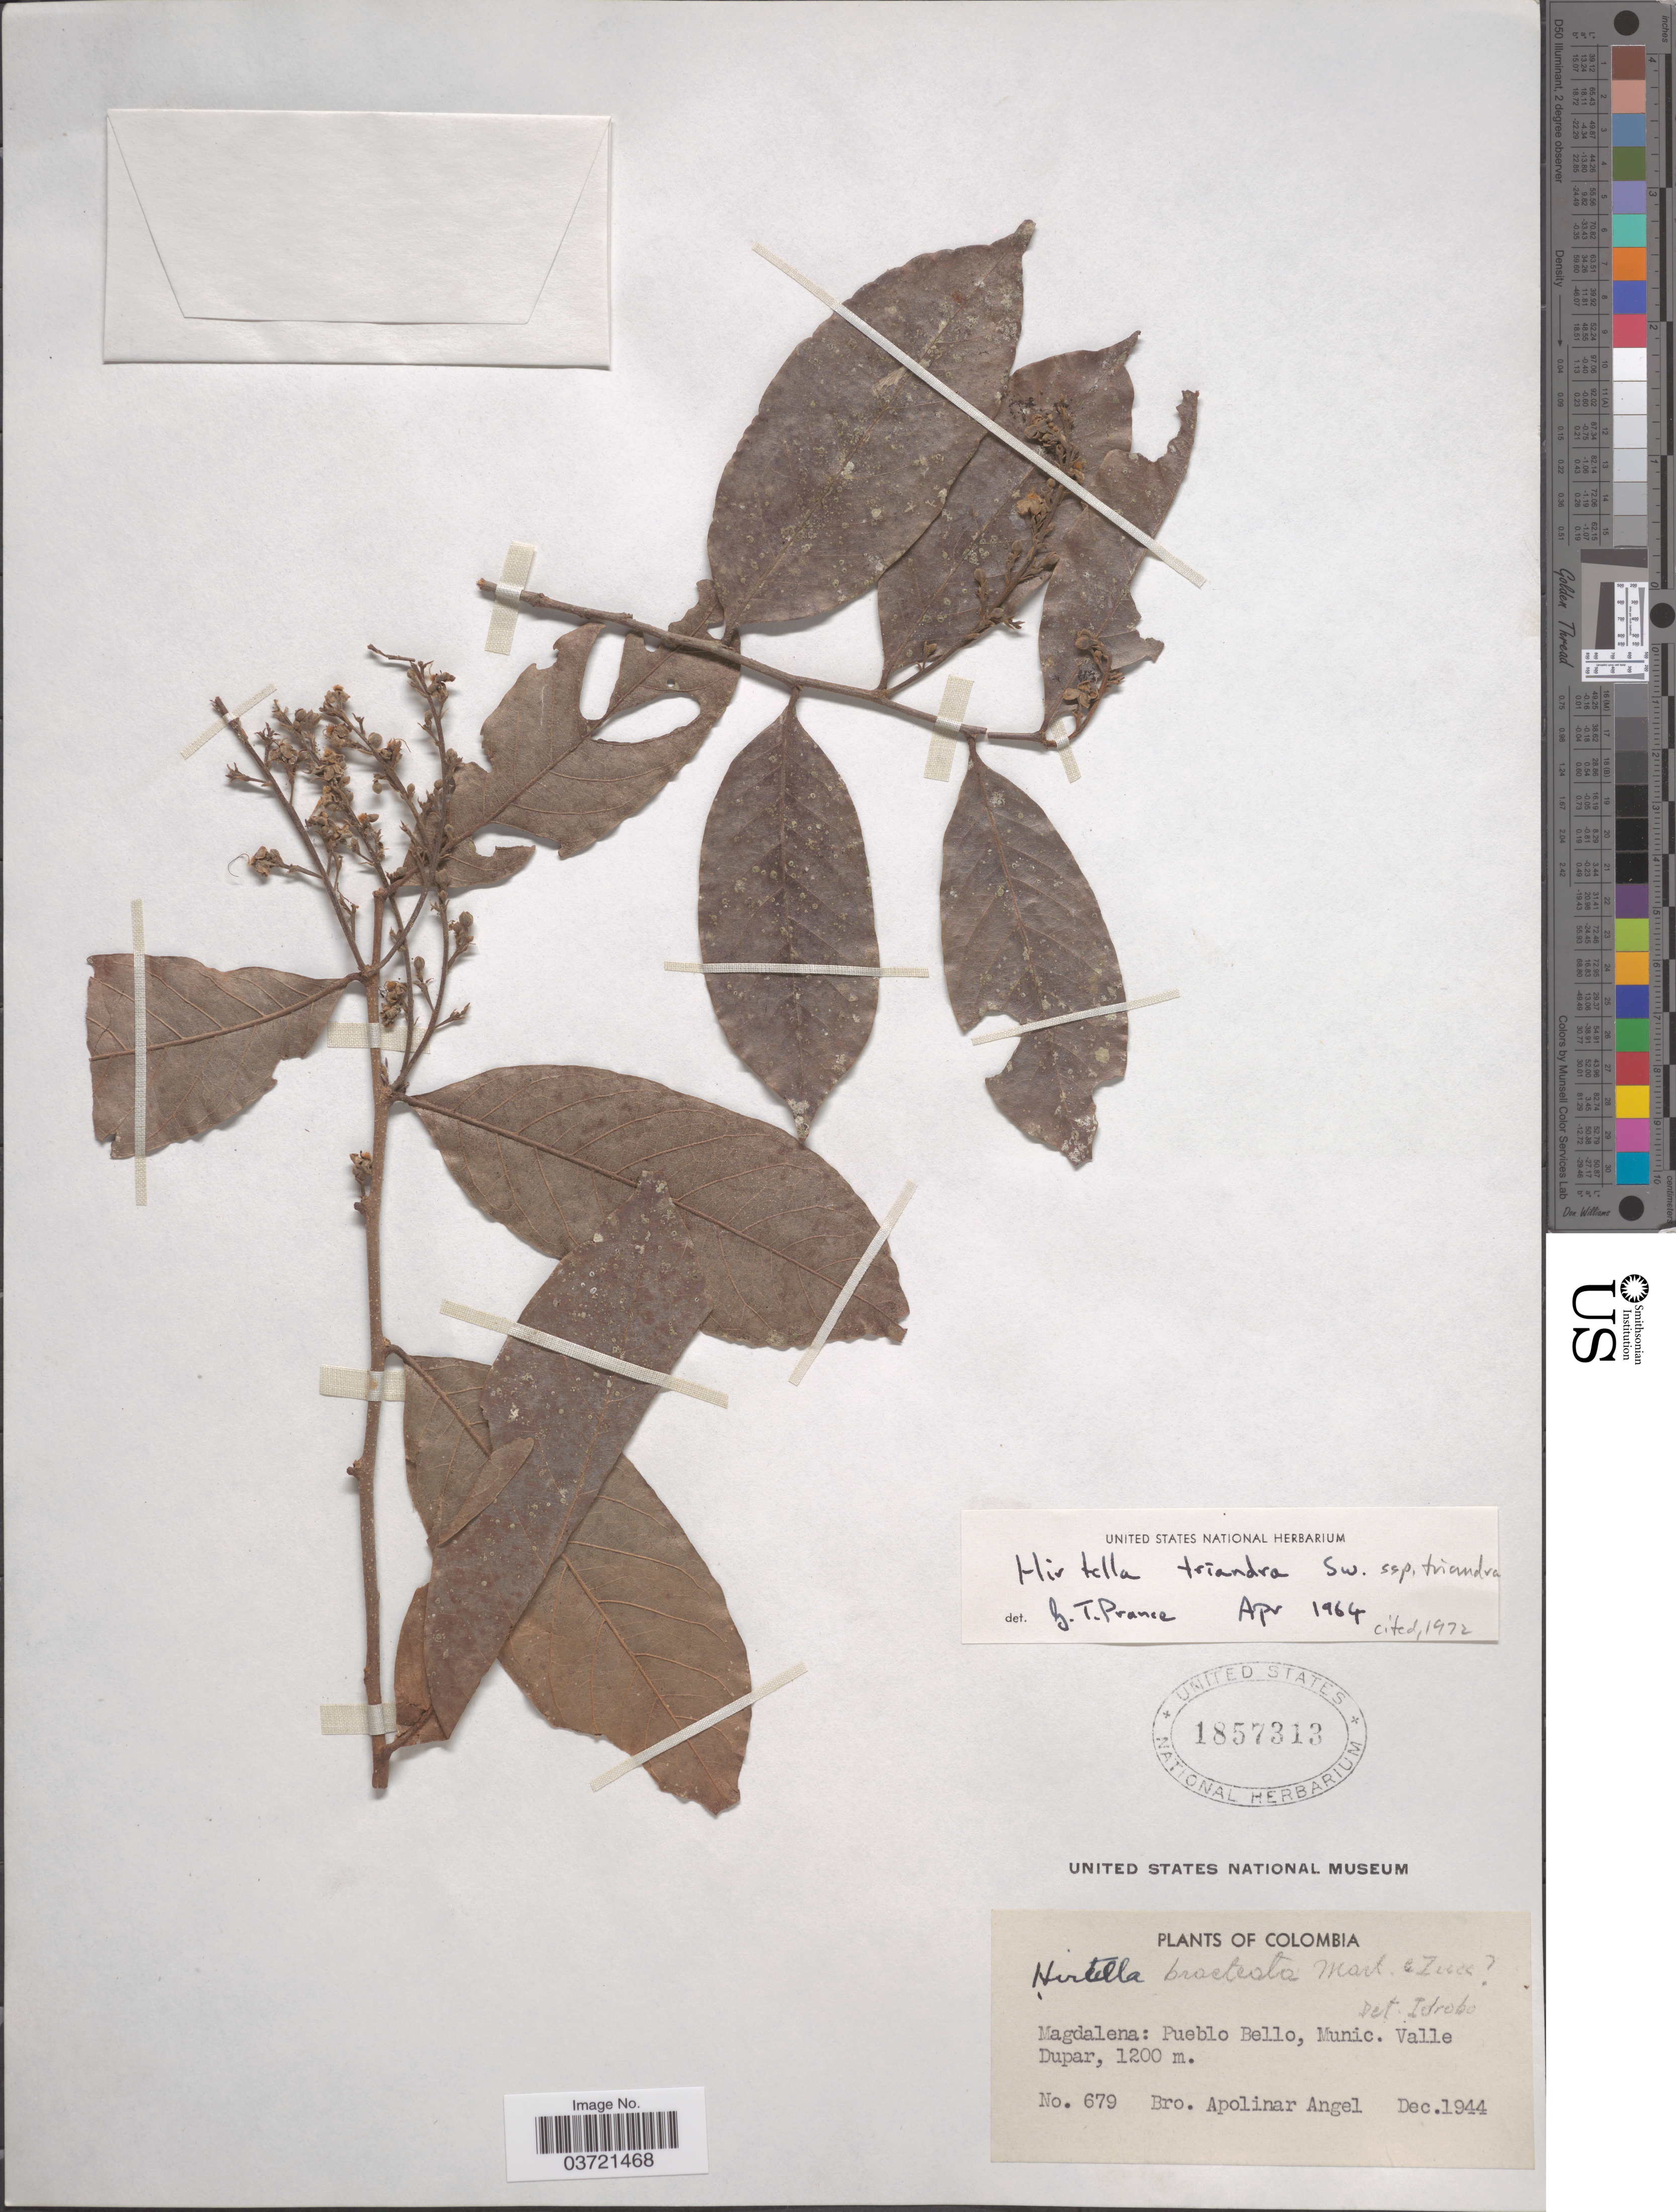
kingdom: Plantae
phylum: Tracheophyta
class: Magnoliopsida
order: Malpighiales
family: Chrysobalanaceae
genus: Hirtella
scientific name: Hirtella triandra subsp. triandra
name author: Sw.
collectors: B. Apollinar Angel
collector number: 679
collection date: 1944-12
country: Colombia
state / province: Magdalena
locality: Pueblo Bello, Munic. Valle Dupar.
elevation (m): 1200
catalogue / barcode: US 1857313